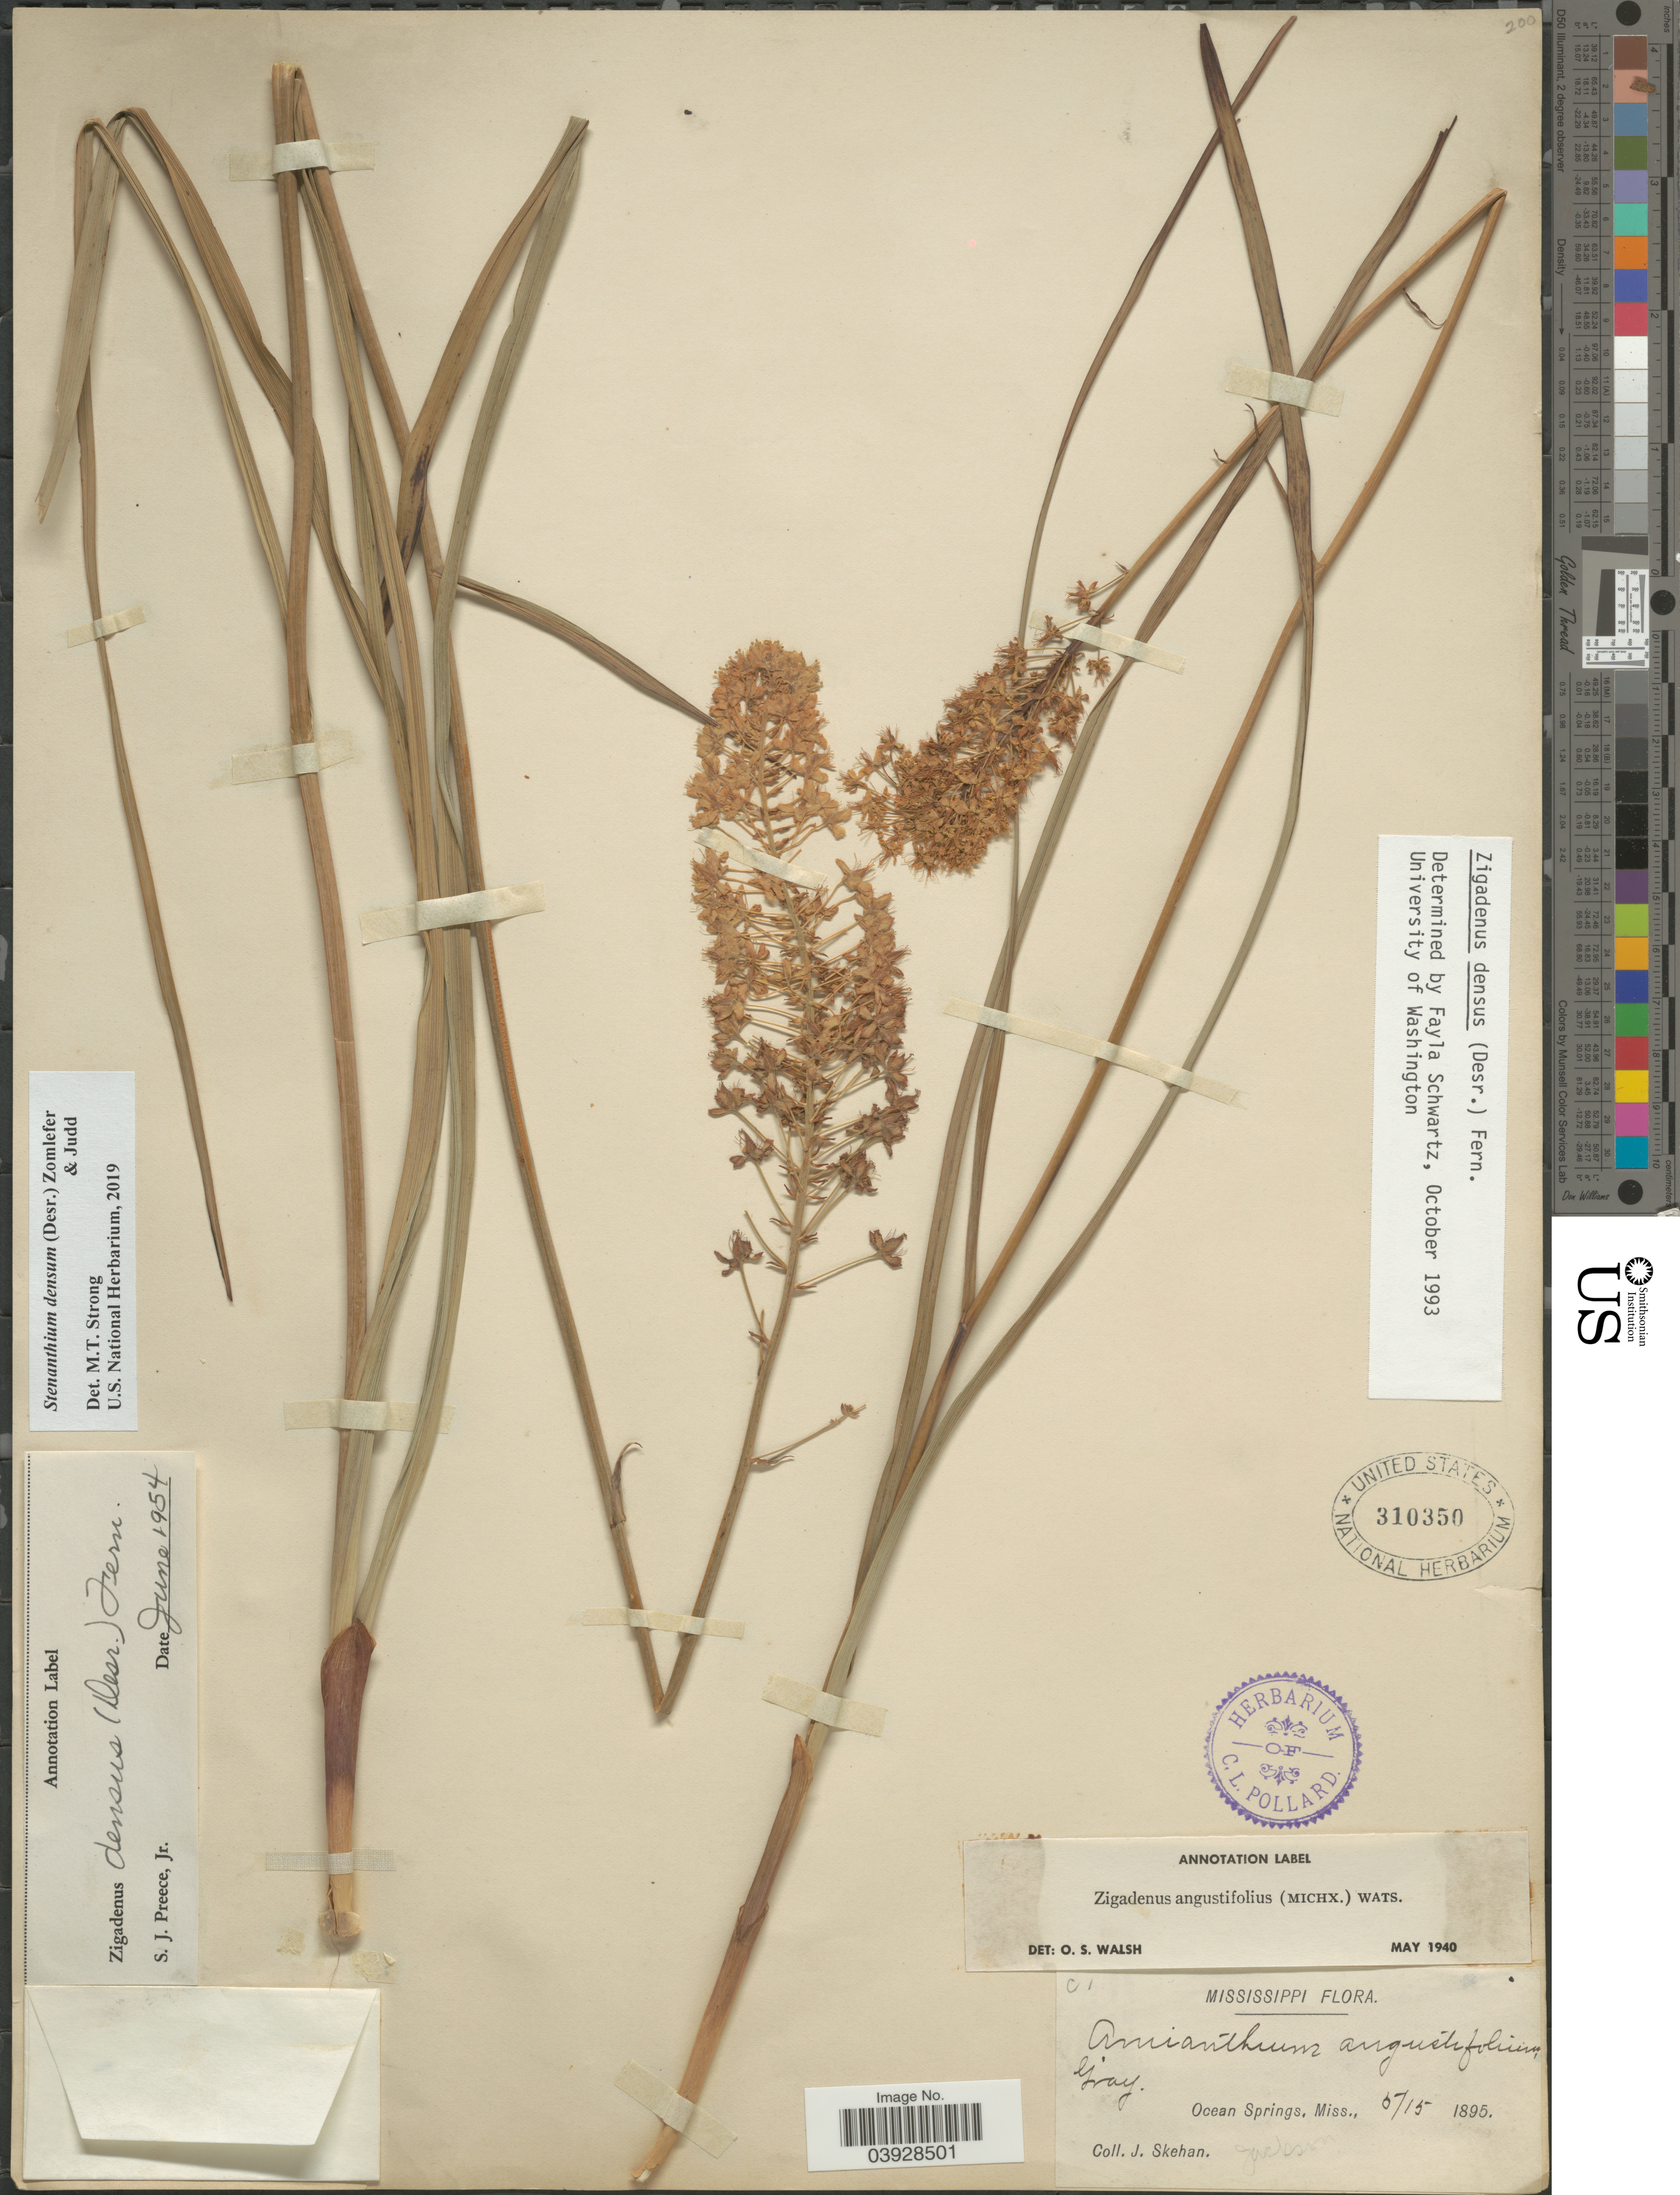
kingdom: Plantae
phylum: Tracheophyta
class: Liliopsida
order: Liliales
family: Melanthiaceae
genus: Stenanthium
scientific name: Stenanthium densum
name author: (Desr.) Zomlefer & Judd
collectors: J. Skehan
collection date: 1895-05-15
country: United States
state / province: Mississippi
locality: Ocean Springs. Jackson.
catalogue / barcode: US 310350